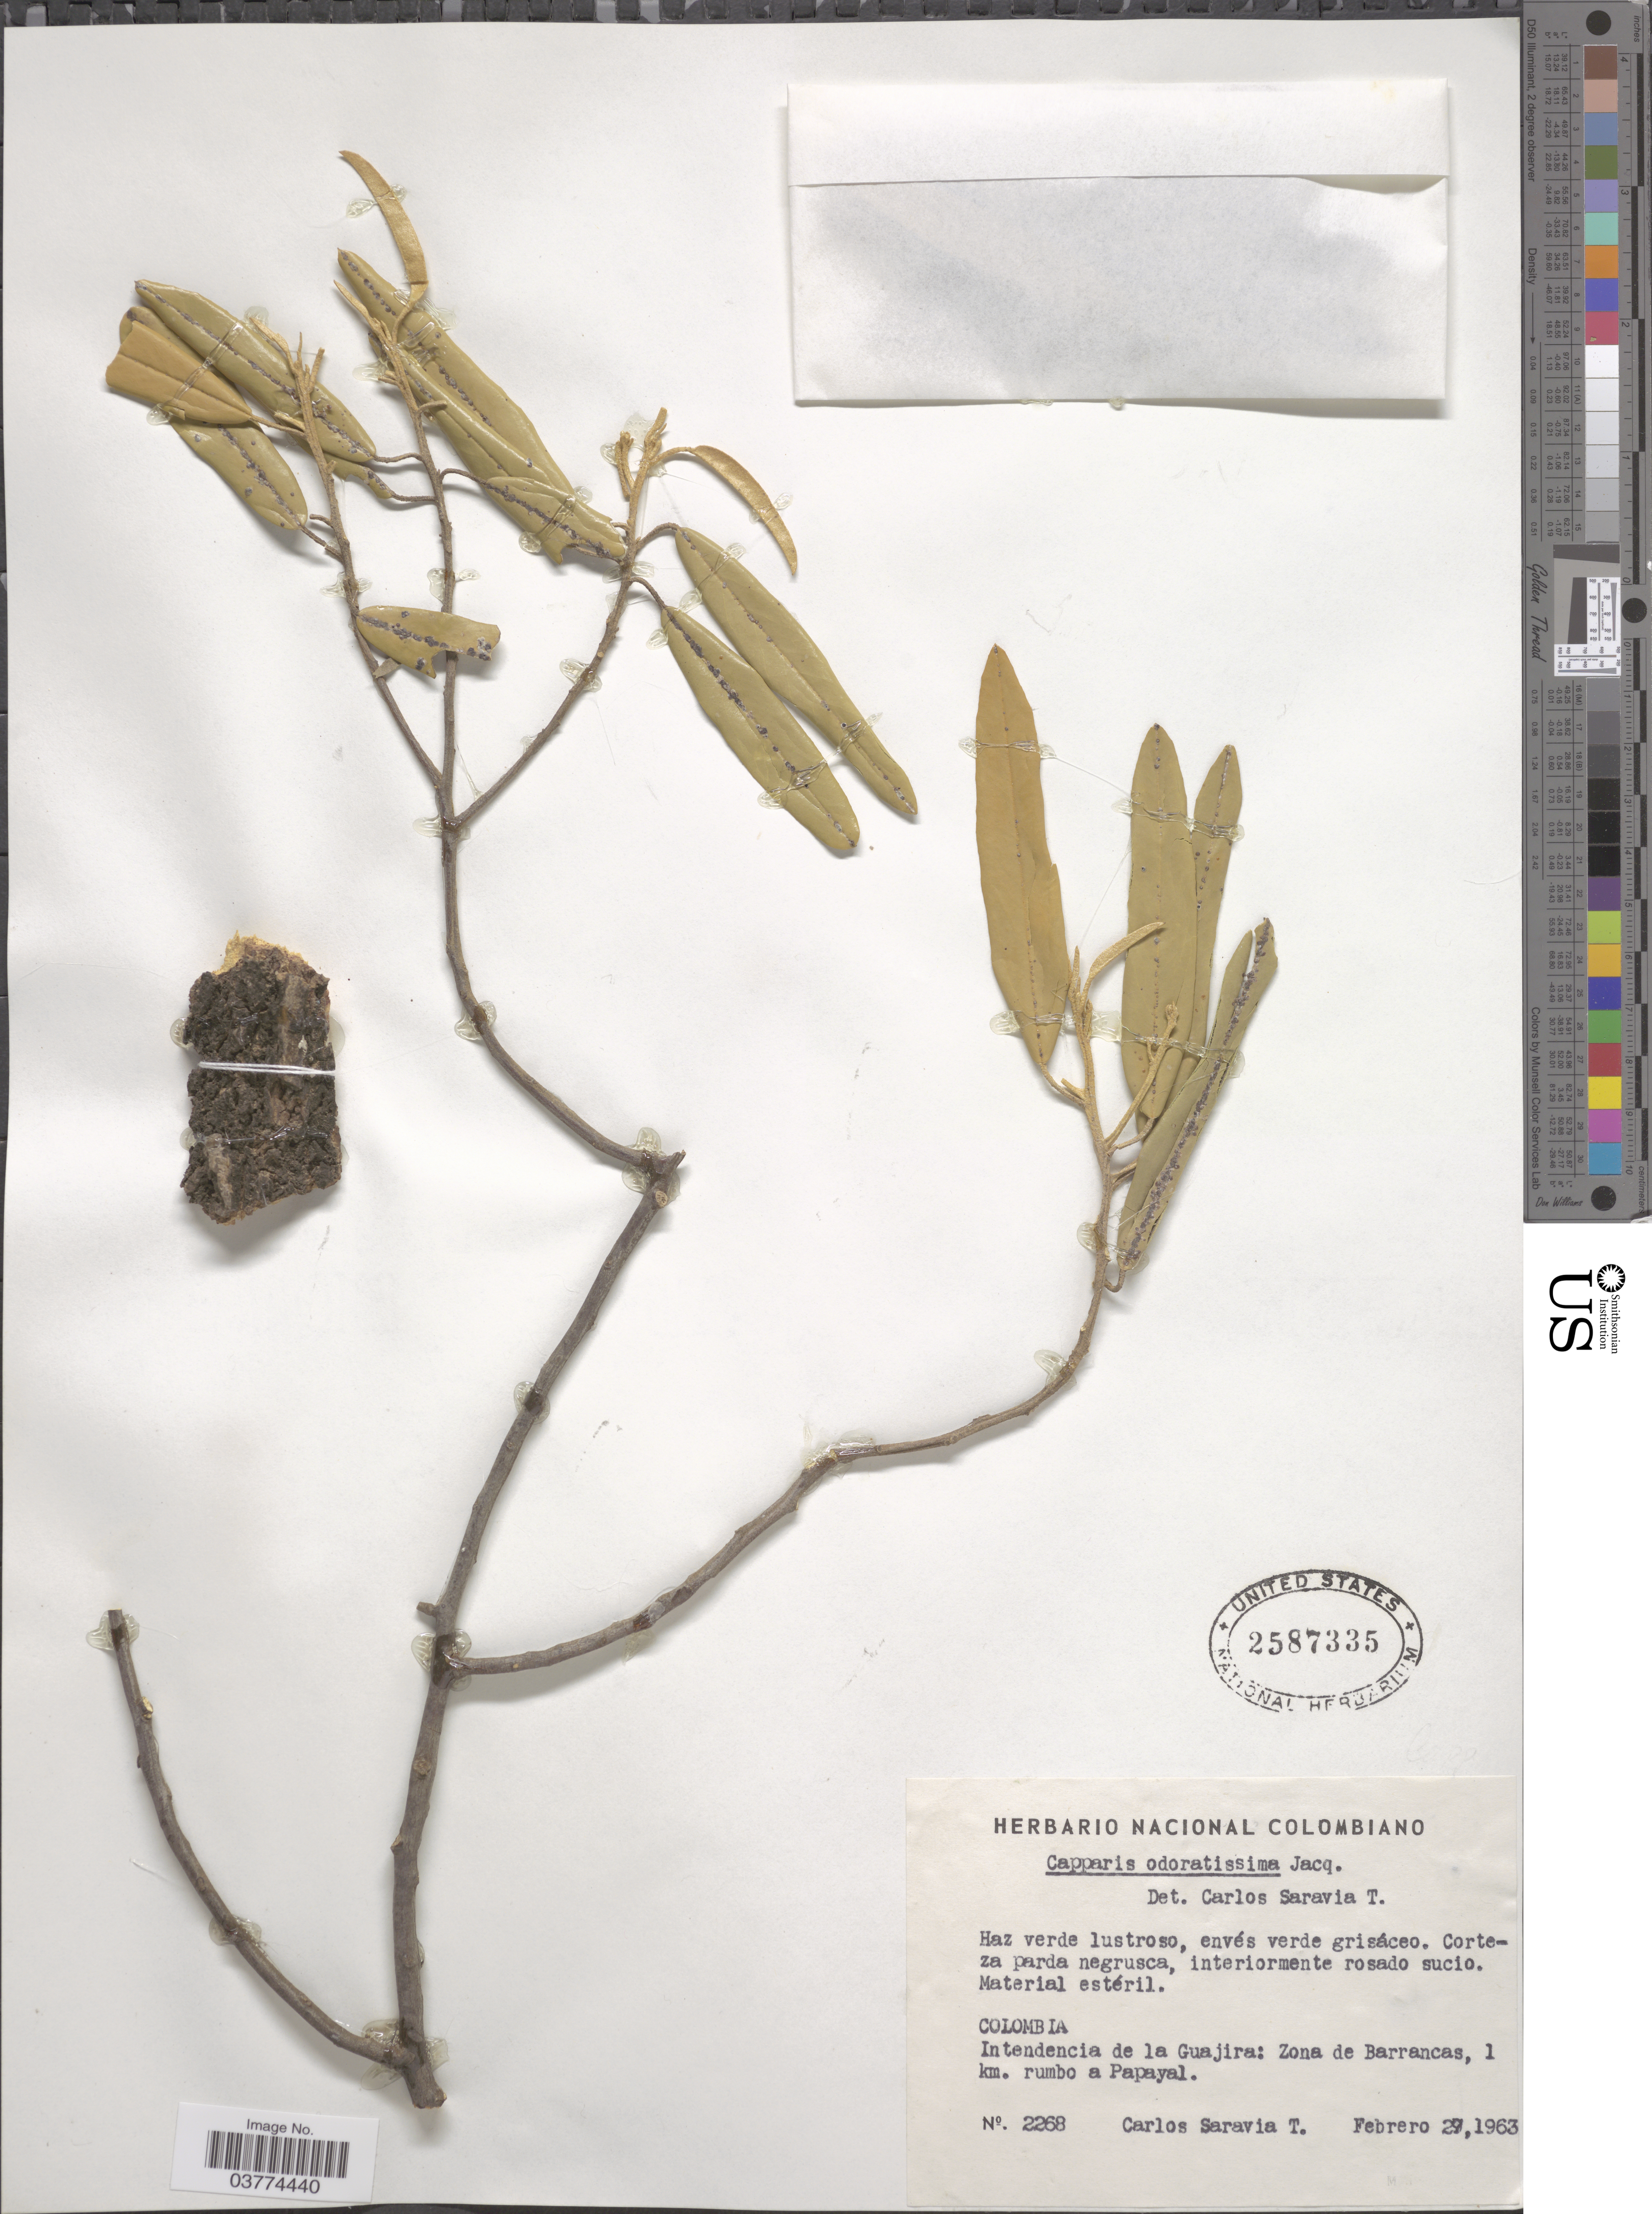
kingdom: Plantae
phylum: Tracheophyta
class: Magnoliopsida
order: Brassicales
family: Capparaceae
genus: Quadrella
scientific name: Quadrella odoratissima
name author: (Jacq.) Hutch.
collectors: C. Saravia T.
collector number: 2268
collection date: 1963-02-27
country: Colombia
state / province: La Guajira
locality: Intendencia de La Guajira: Zona de Barrancas, 1 km. rumbo a Papayal.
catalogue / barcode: US 2587335